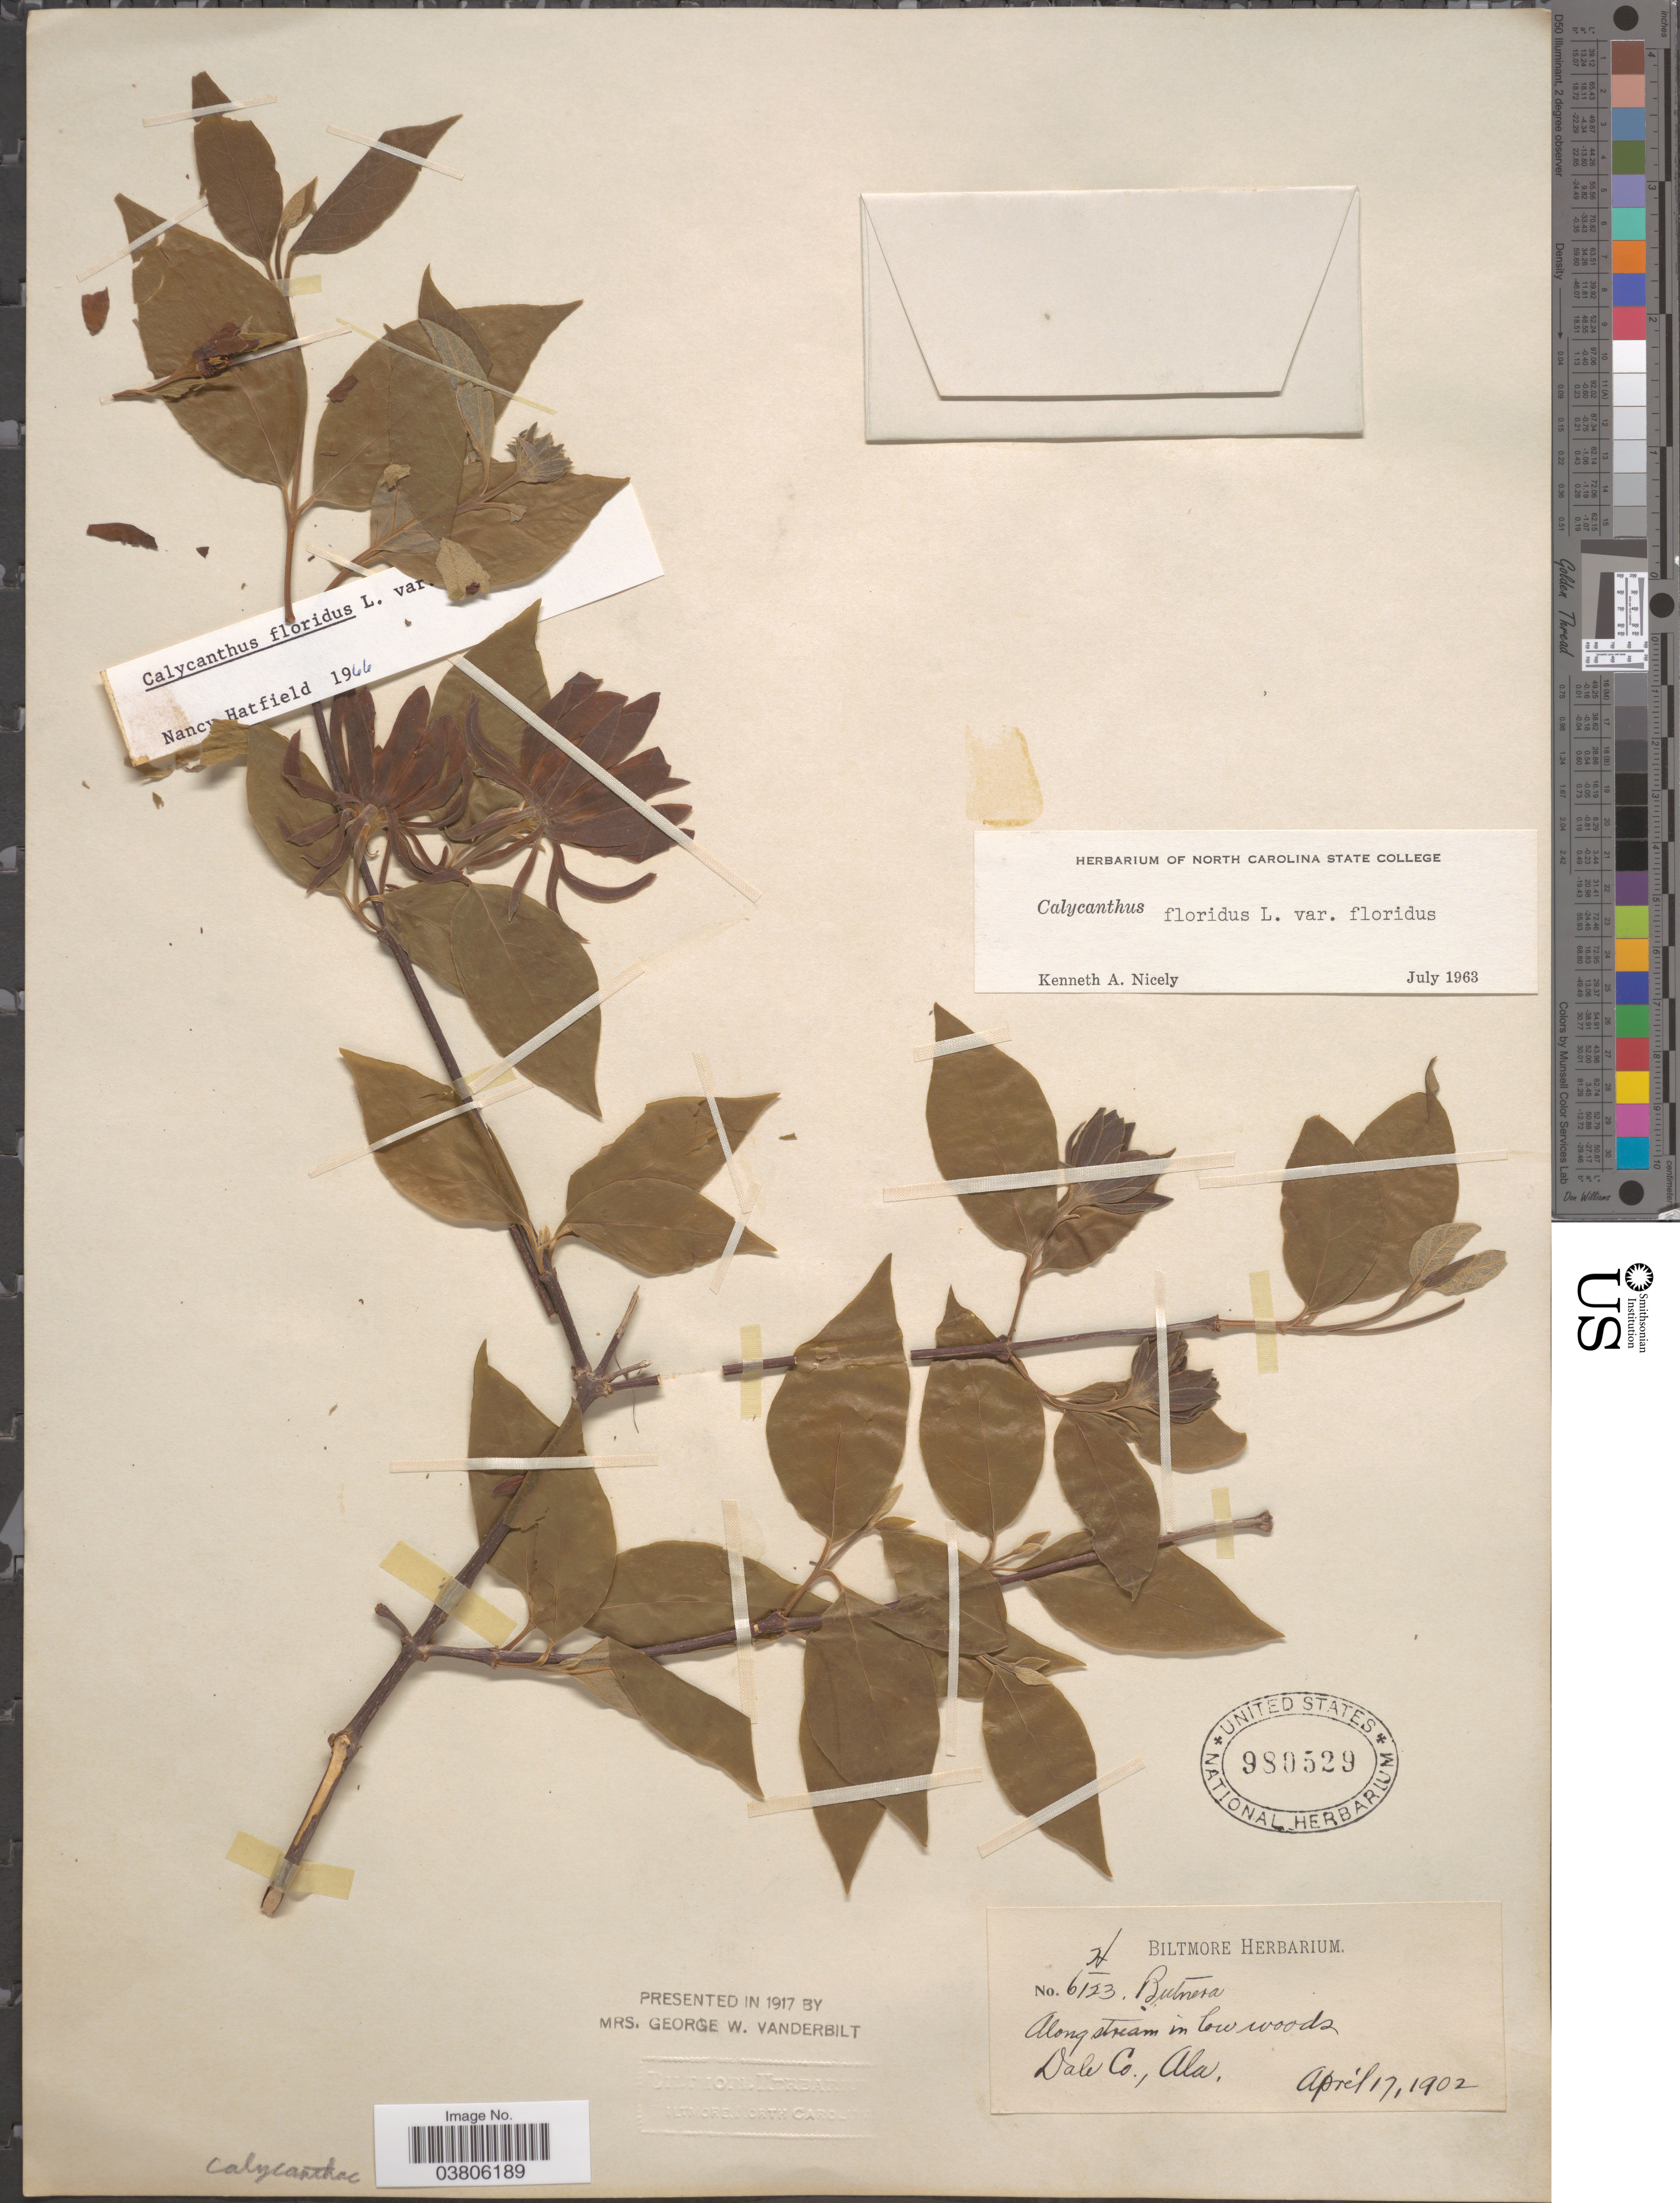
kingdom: Plantae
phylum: Tracheophyta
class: Magnoliopsida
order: Laurales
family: Calycanthaceae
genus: Calycanthus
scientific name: Calycanthus floridus var. floridus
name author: L.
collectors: ex herb. Biltmore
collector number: H/6123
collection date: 1902-04-17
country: United States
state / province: Alabama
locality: Dale Co.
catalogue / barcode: US 980529